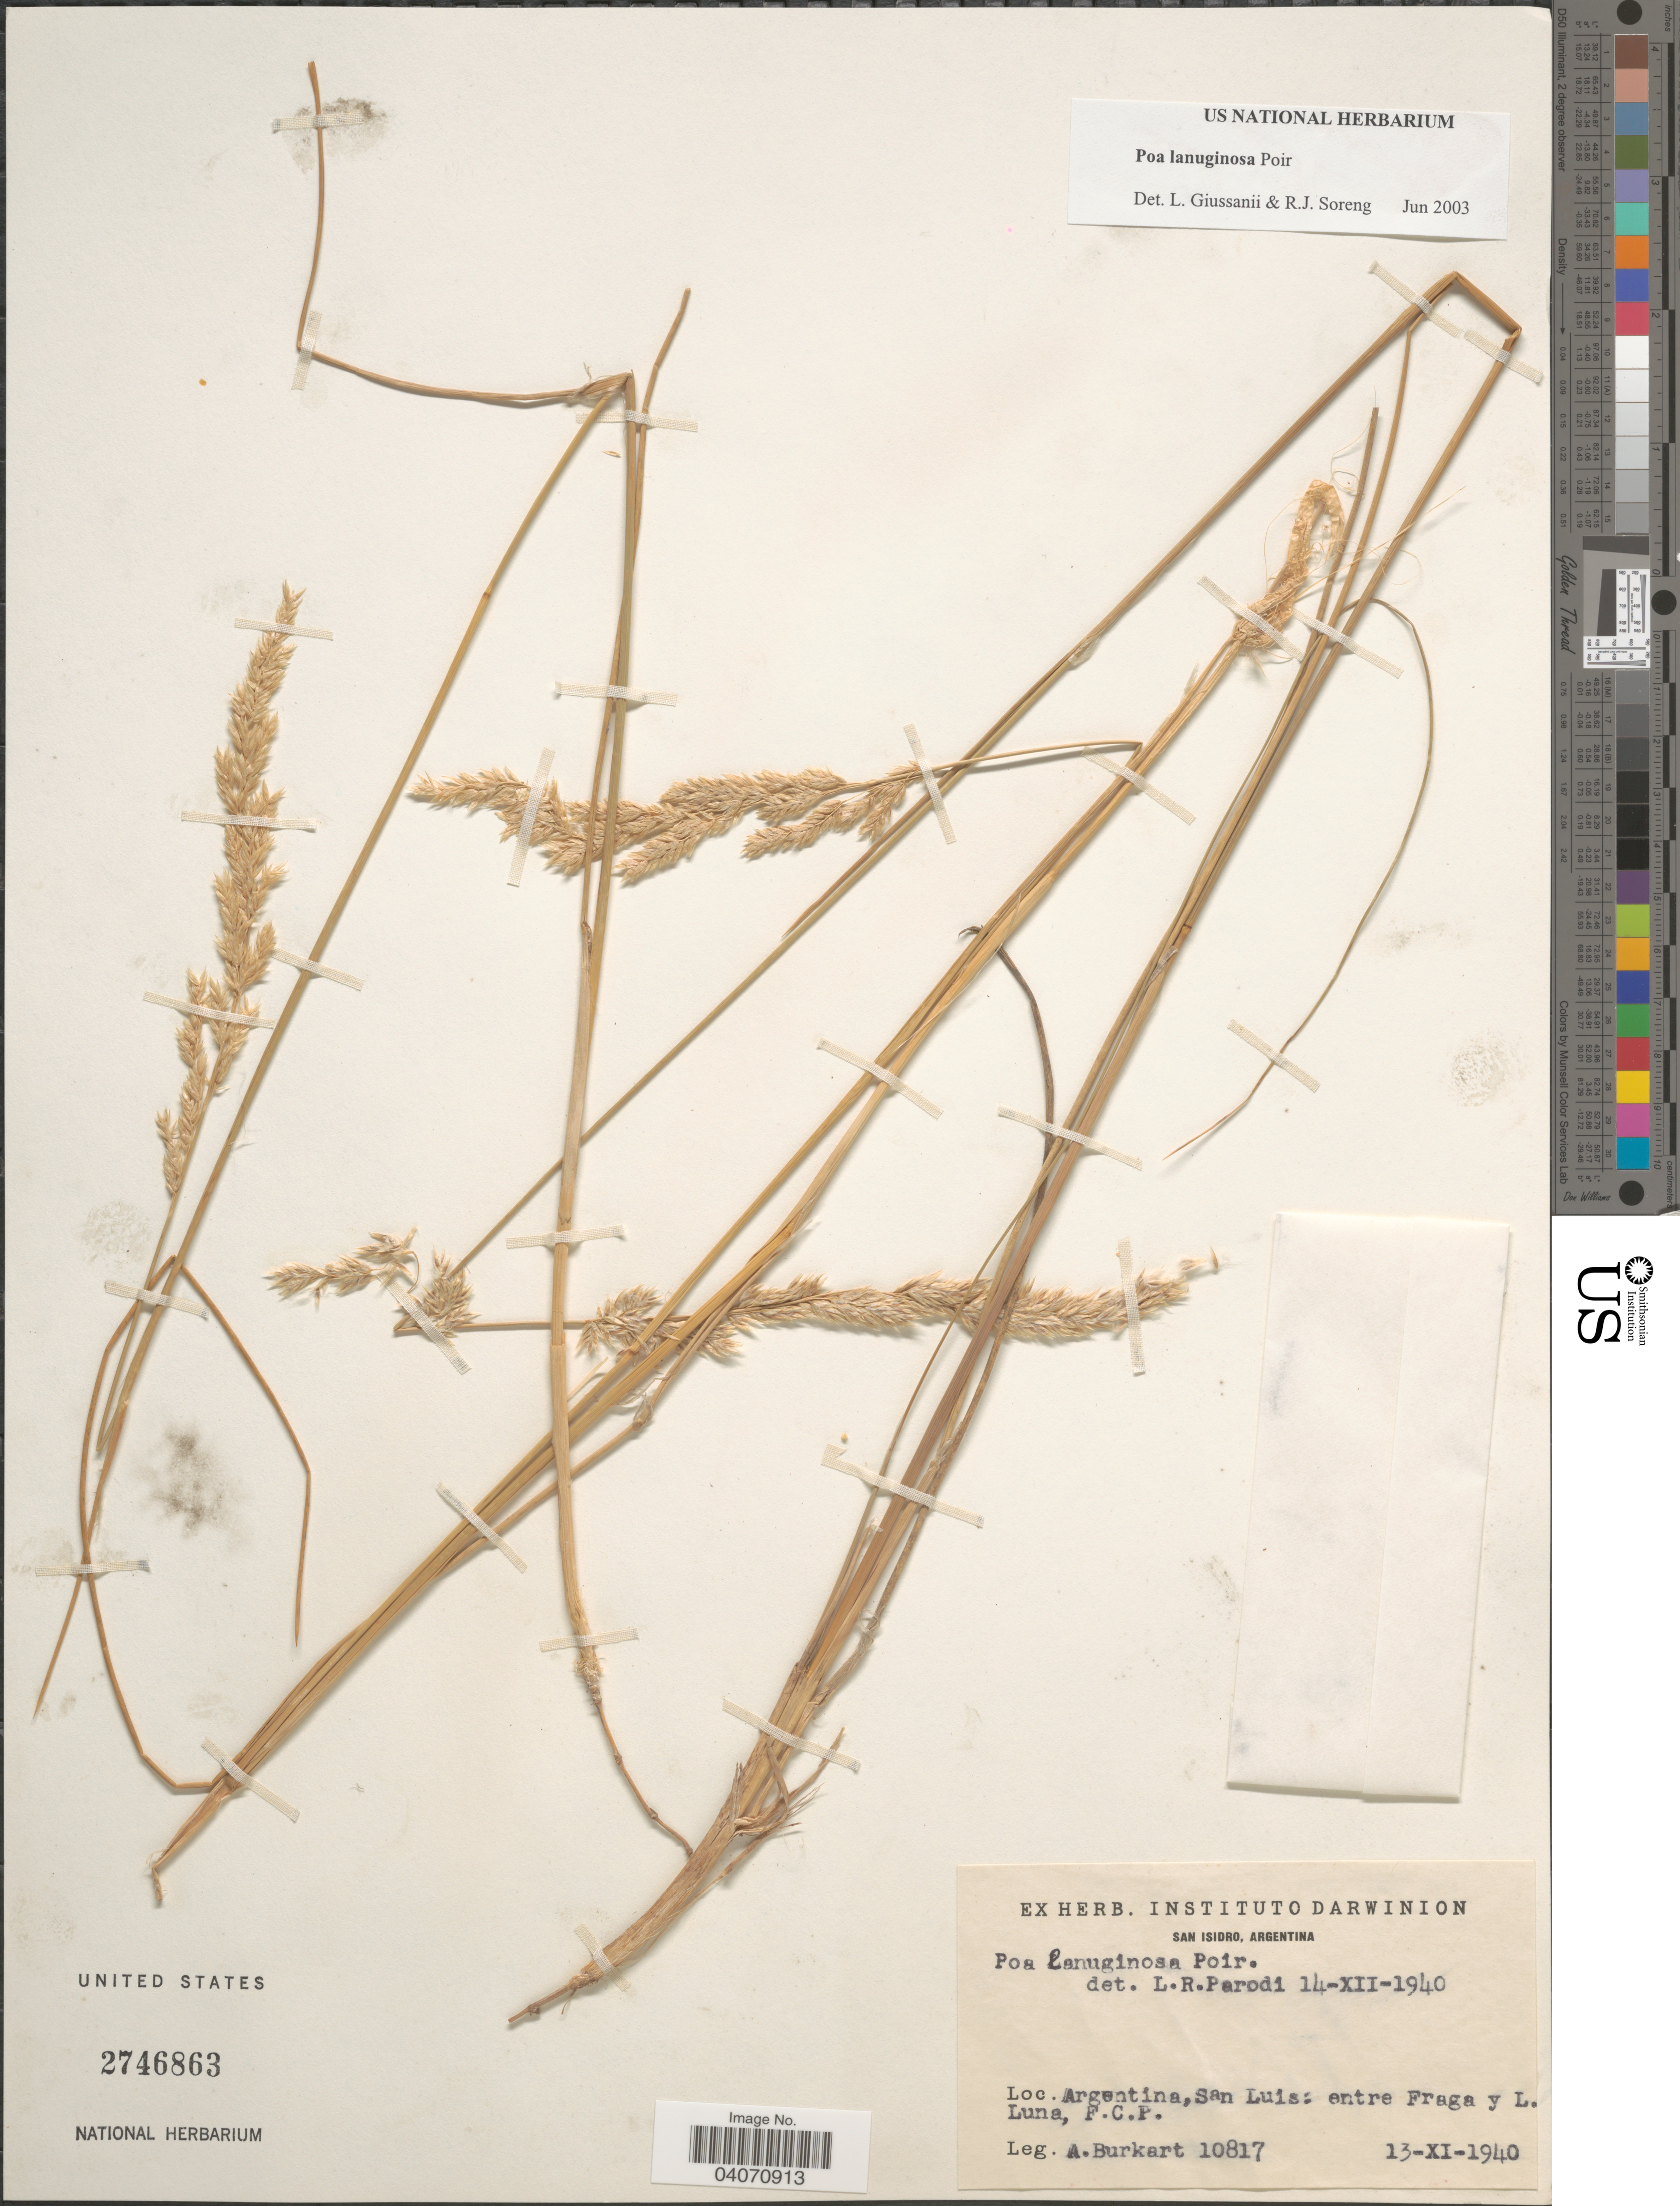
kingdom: Plantae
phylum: Tracheophyta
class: Liliopsida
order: Poales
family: Poaceae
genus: Poa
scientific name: Poa lanuginosa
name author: Poir.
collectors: A. E. Burkart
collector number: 10817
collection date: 1940-11-13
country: Argentina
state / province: San Luis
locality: Entre Fraga y L. Luna, F. C. P.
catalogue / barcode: US 2746863